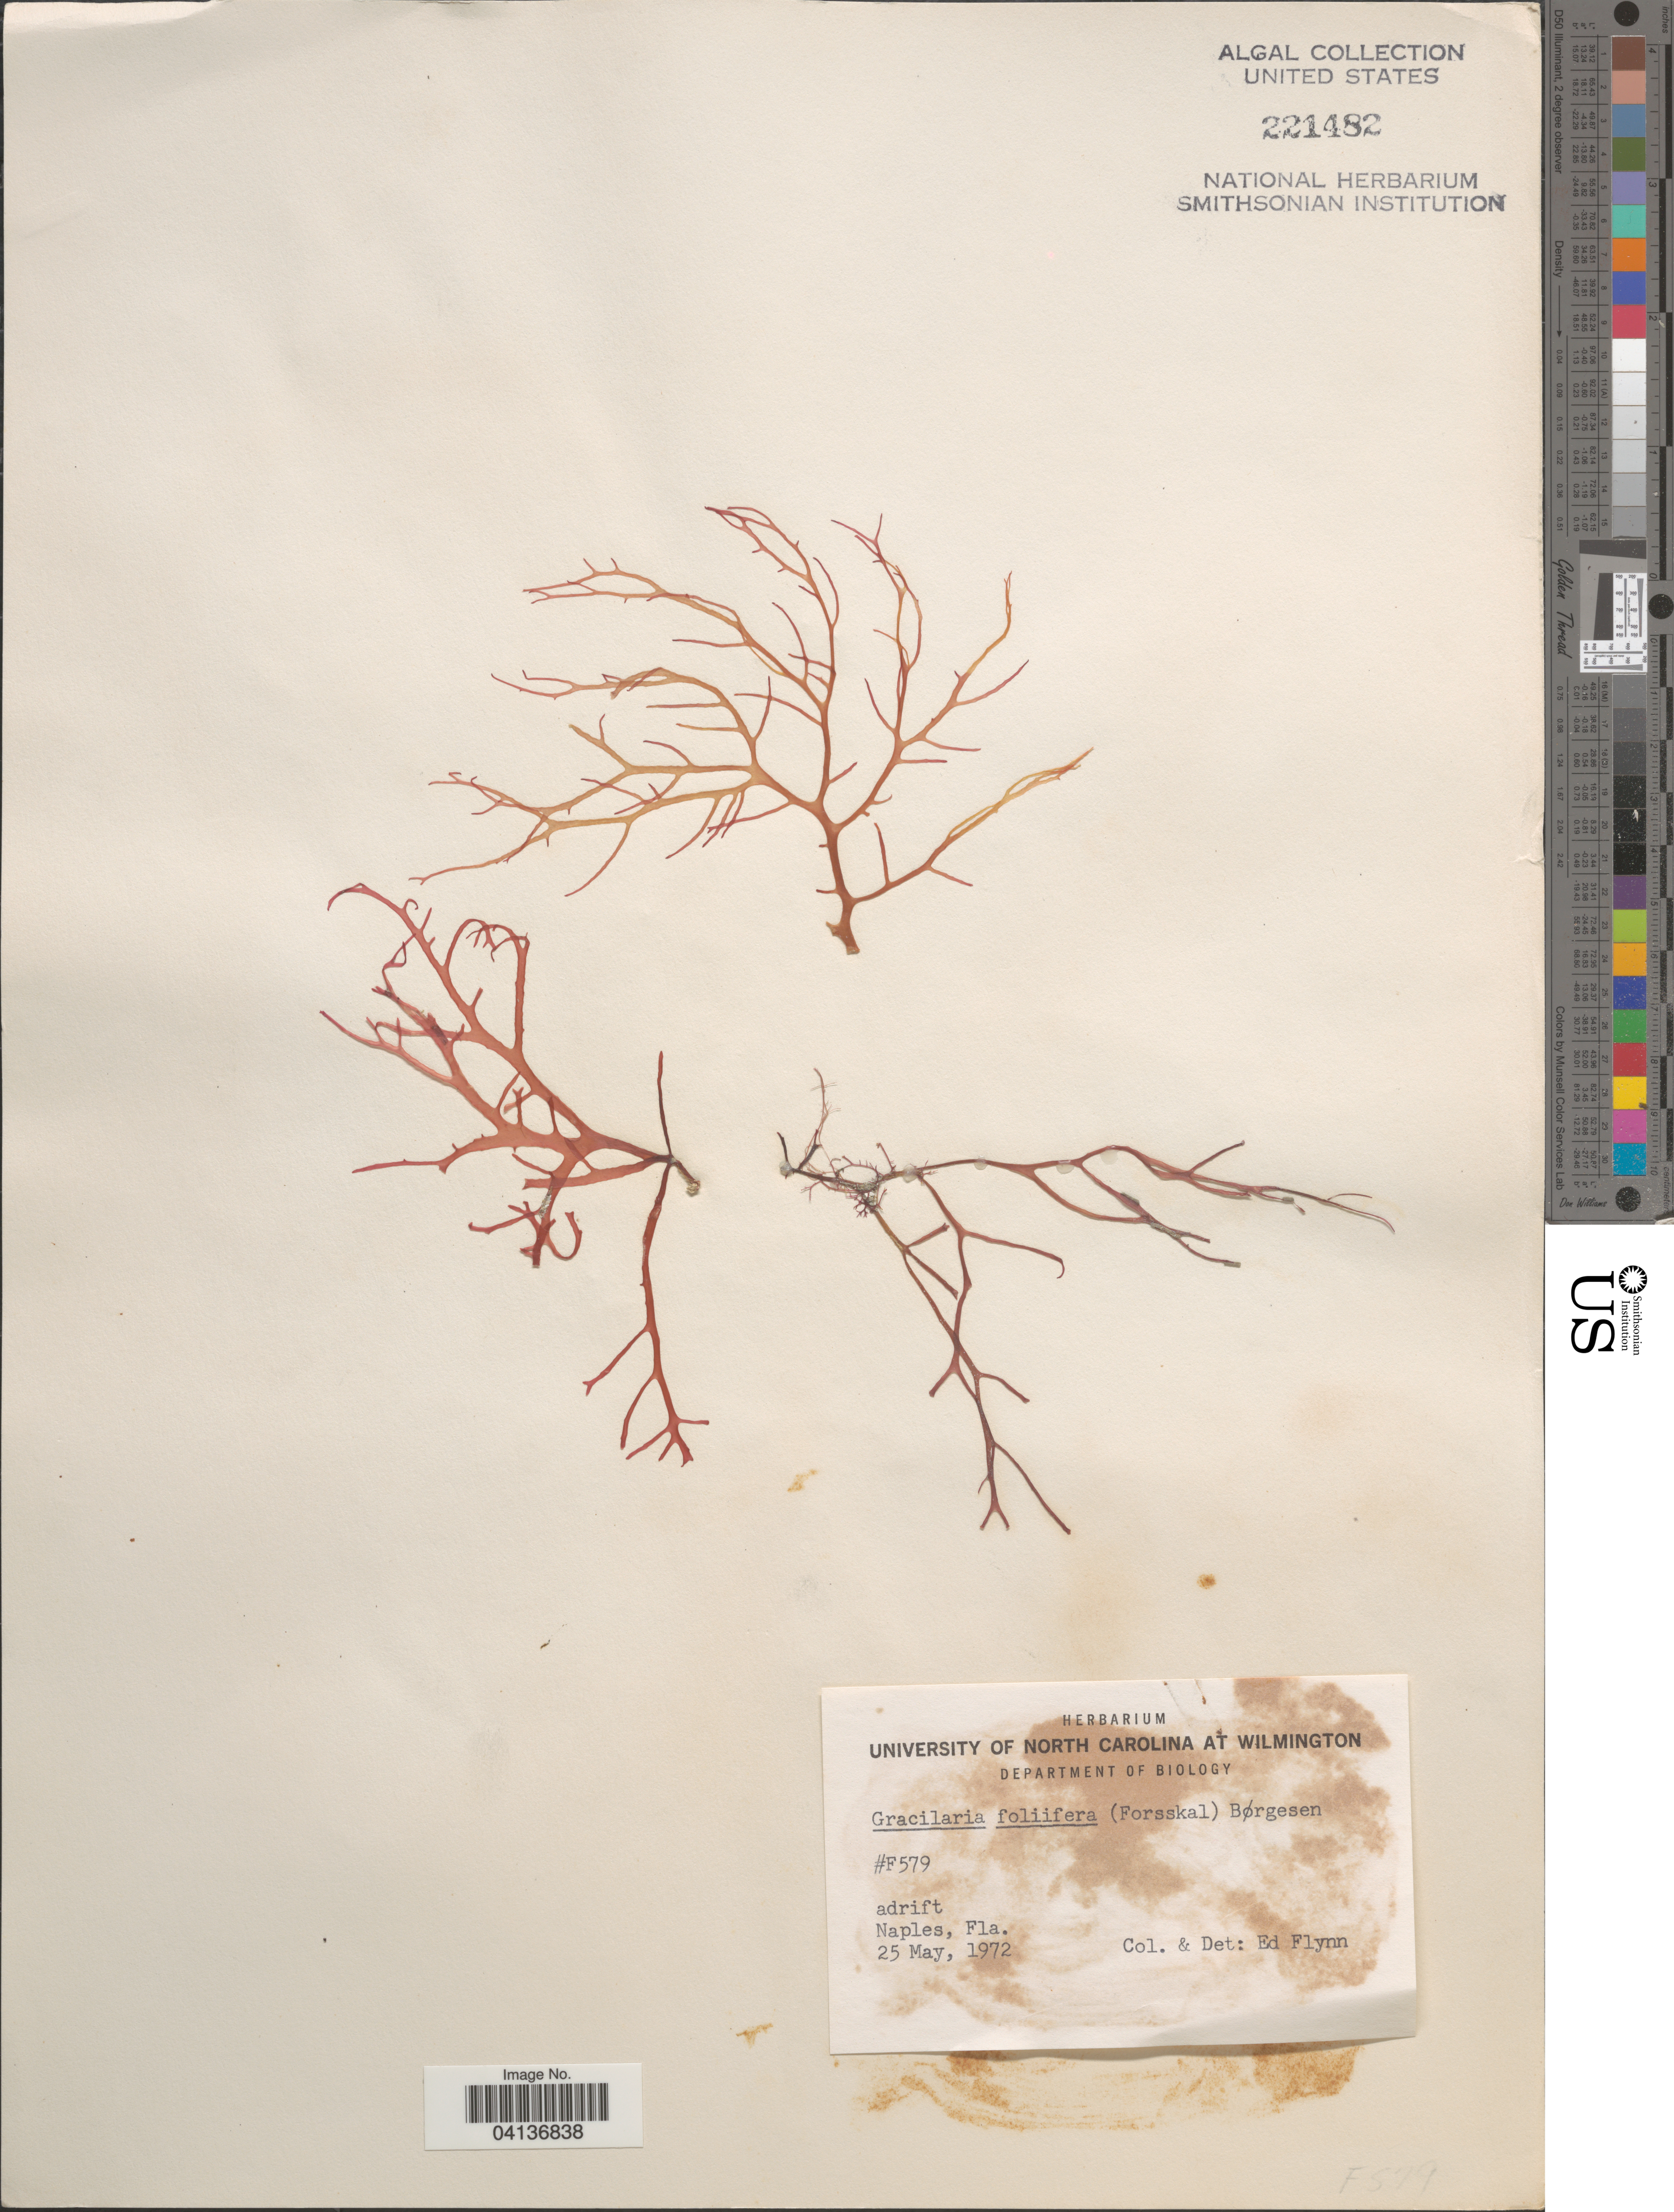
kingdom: Plantae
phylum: Rhodophyta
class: Florideophyceae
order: Gracilariales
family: Gracilariaceae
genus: Gracilaria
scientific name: Gracilaria foliifera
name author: (Forssk.) Børgesen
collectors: E. Flynn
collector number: F579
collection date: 1972-05-25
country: United States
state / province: Florida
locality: Naples.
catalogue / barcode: US 221482